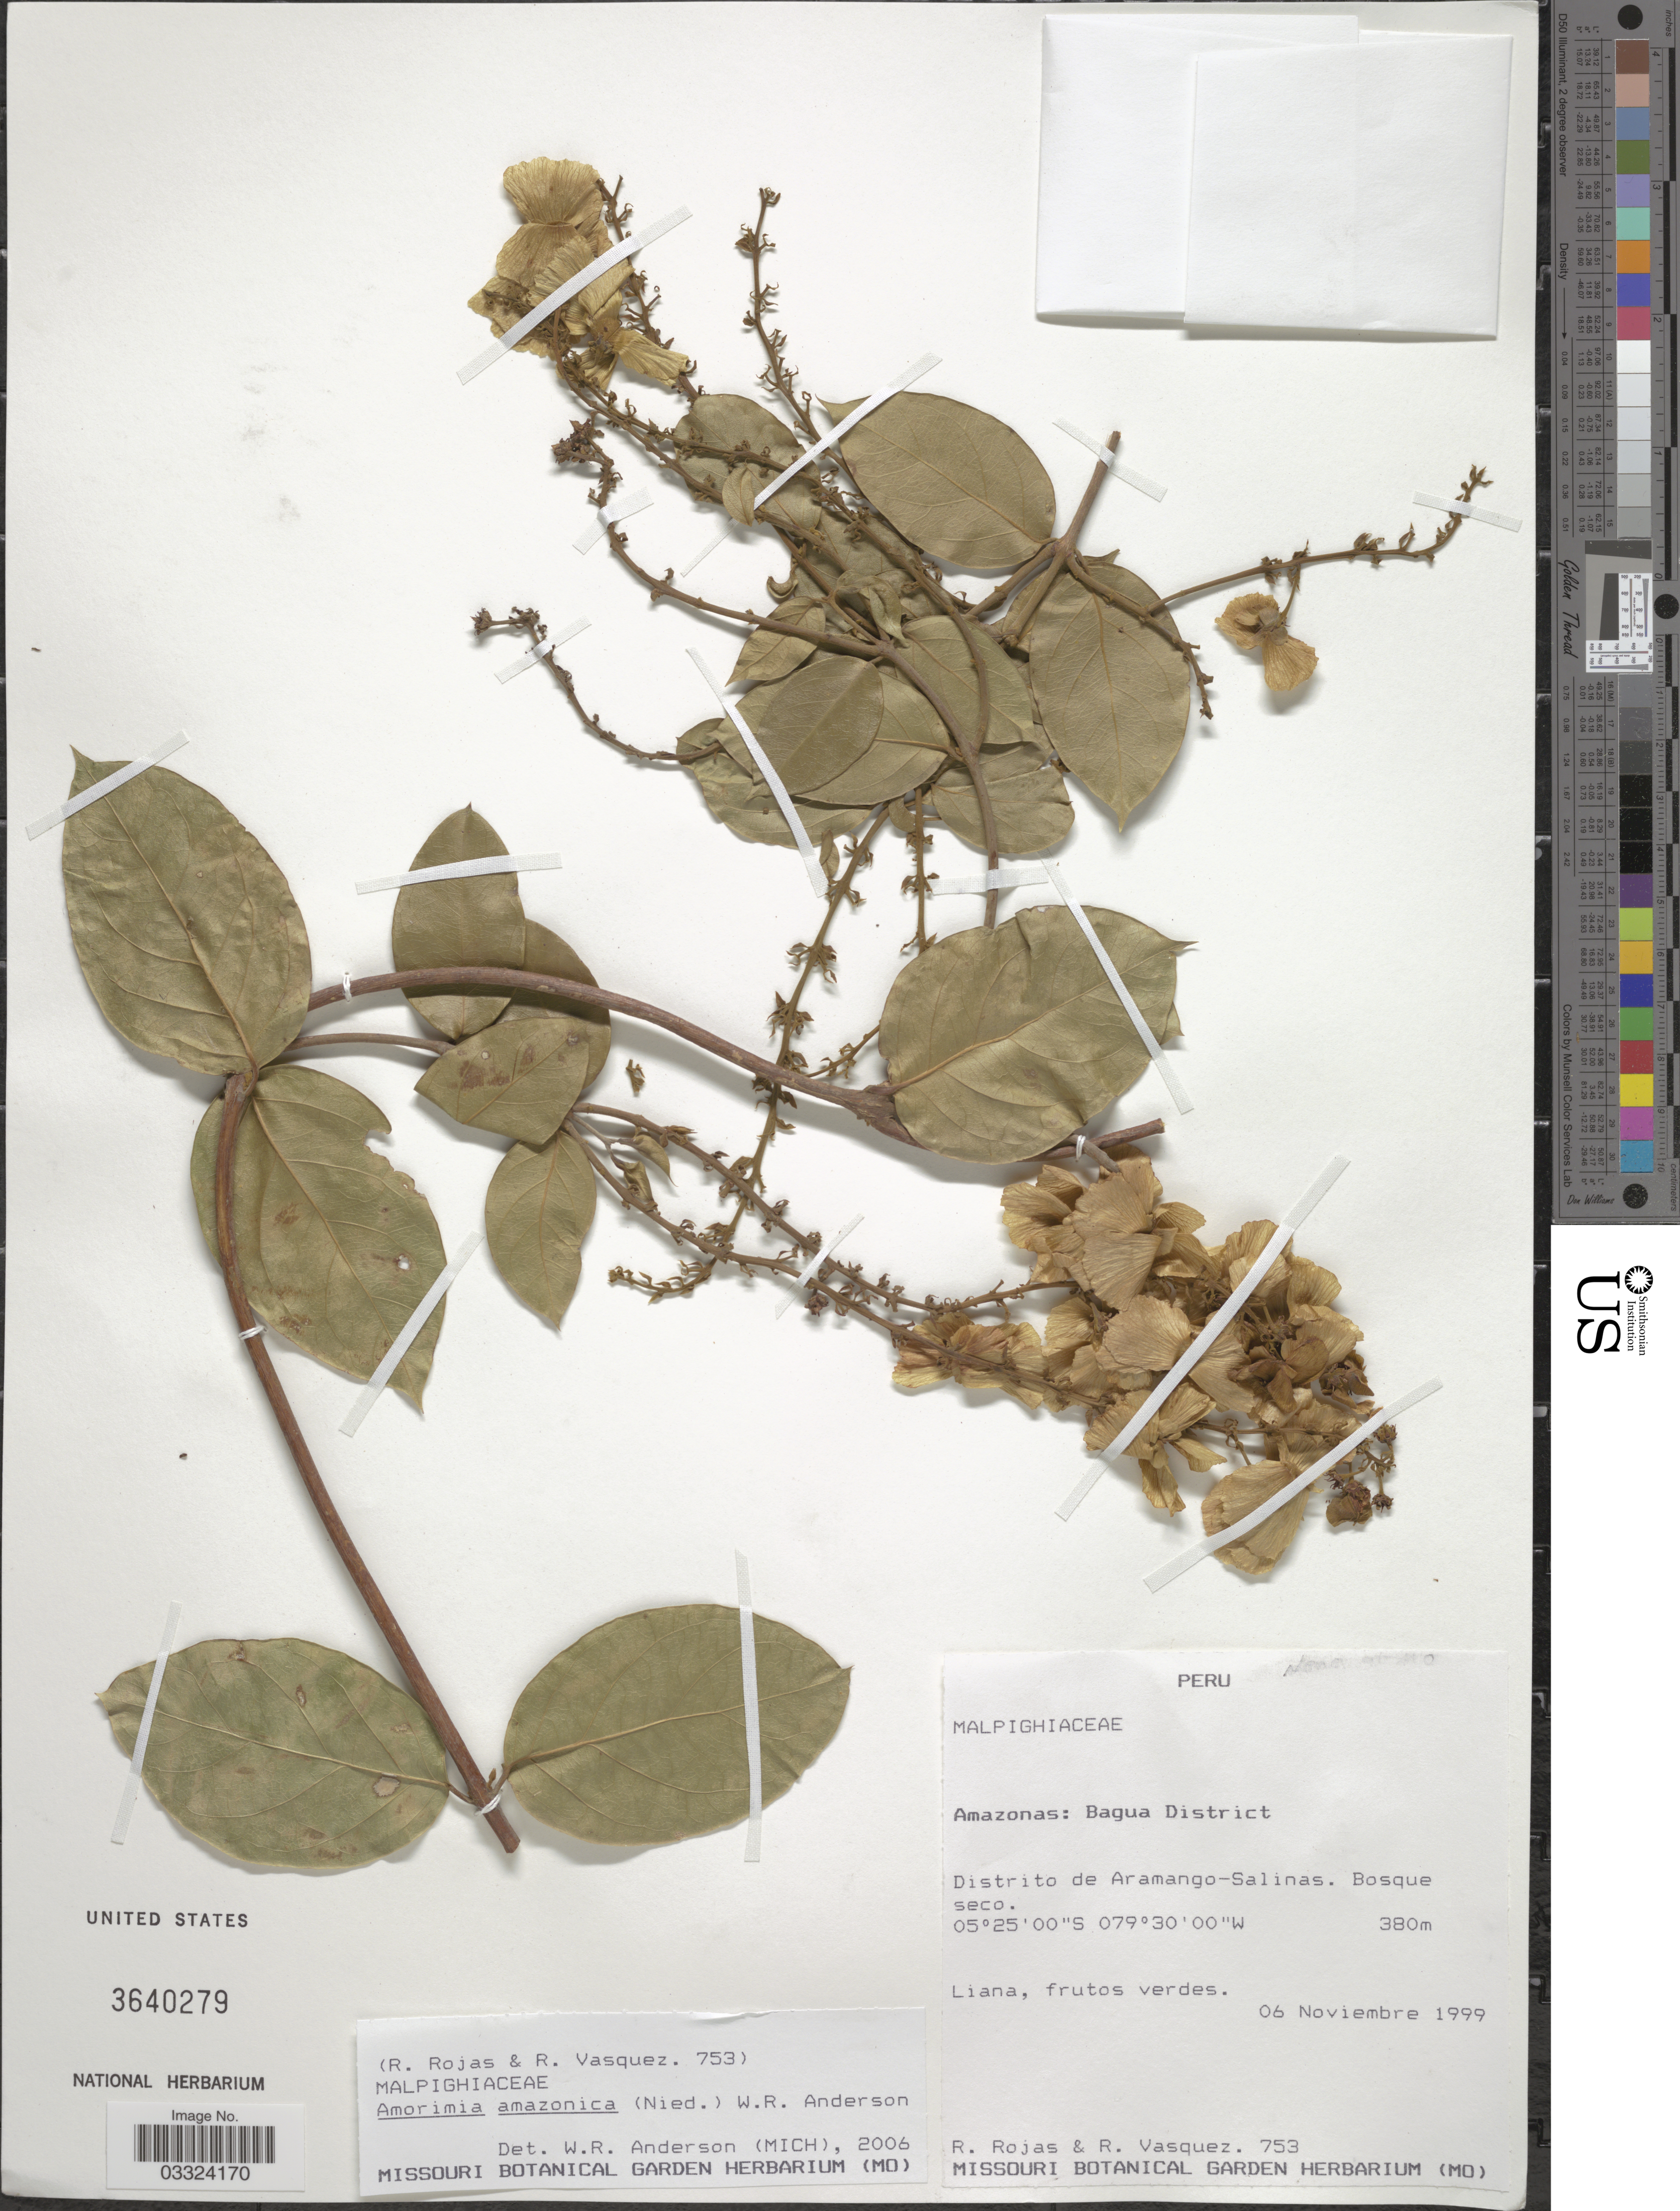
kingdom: Plantae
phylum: Tracheophyta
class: Magnoliopsida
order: Malpighiales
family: Malpighiaceae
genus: Amorimia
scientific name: Amorimia amazonica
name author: (Nied.) W.R. Anderson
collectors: R. Rojas & R. Vasquez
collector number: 753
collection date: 1999-11-06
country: Peru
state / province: Amazonas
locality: Bagua District. Distrito de Aramango-Salinas. Bosque seco.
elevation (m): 380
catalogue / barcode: US 3640279